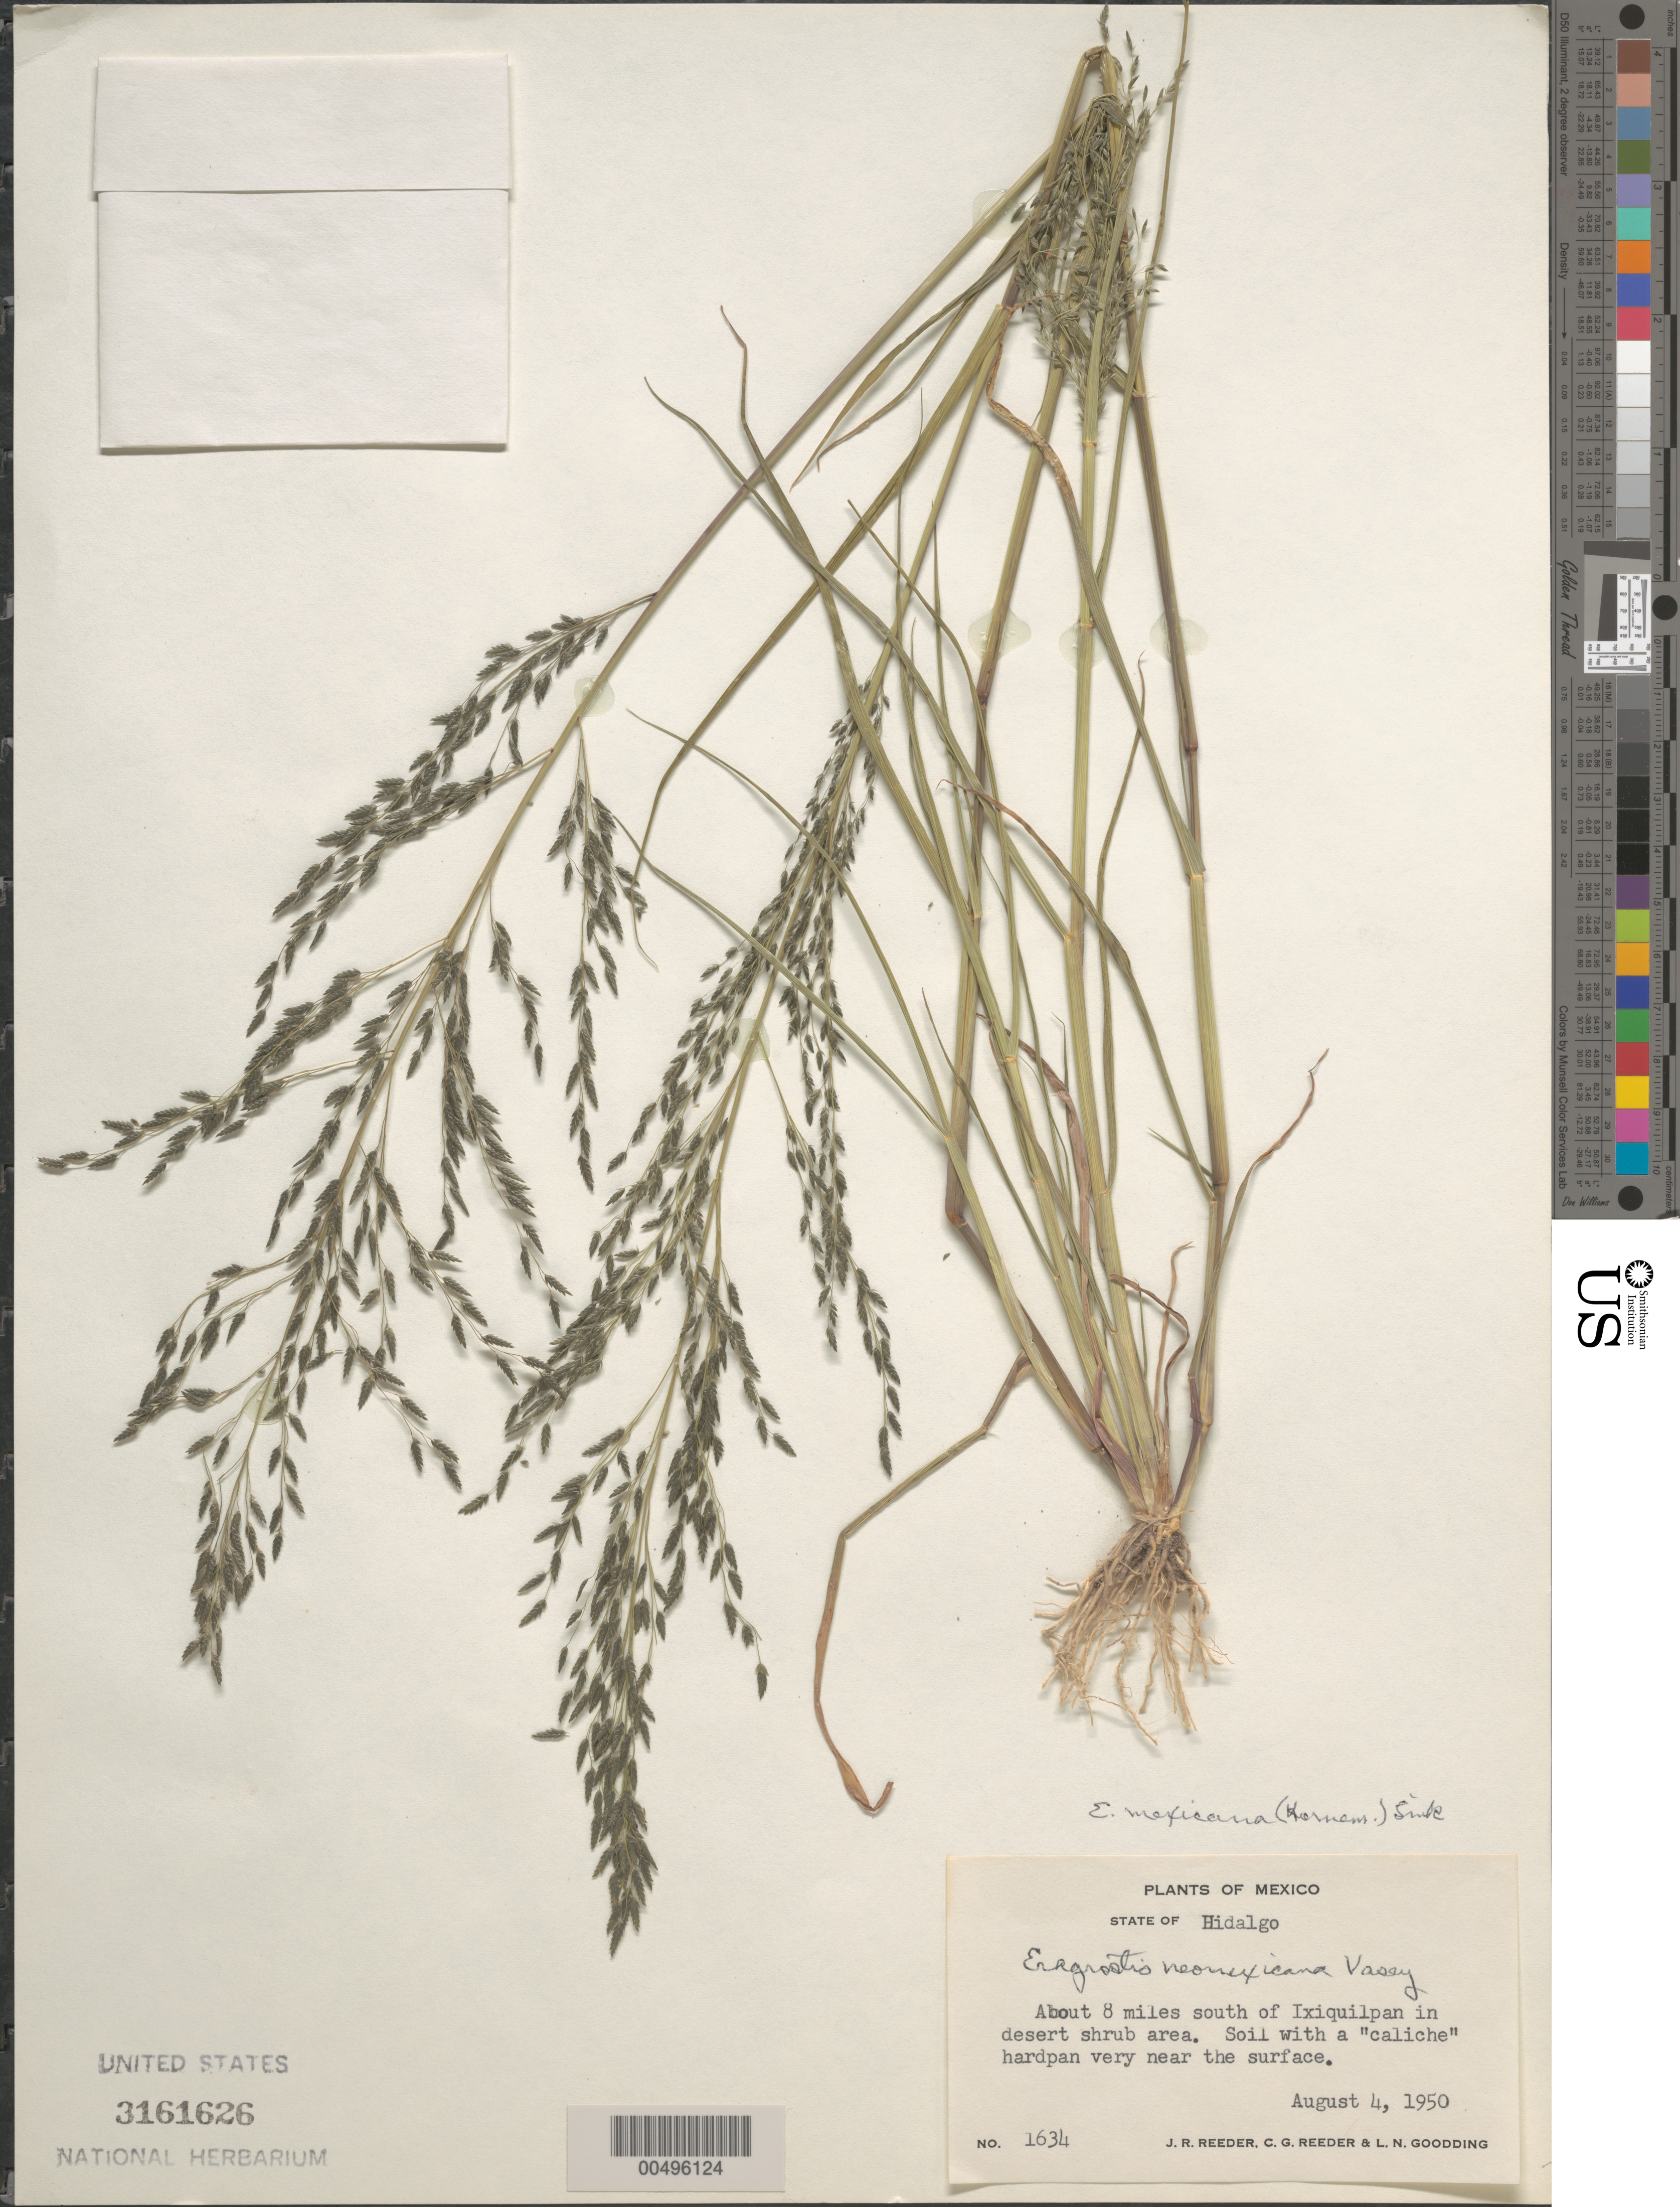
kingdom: Plantae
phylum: Tracheophyta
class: Liliopsida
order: Poales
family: Poaceae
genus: Eragrostis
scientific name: Eragrostis mexicana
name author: (Hornem.) Link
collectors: J. R. Reeder, C. G. Reeder & L. N. Goodding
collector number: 1634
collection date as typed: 4 Aug 1950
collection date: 1950-08-04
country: Mexico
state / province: Hidalgo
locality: About 8 mi S of Ixiquilpan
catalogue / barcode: US 3161626